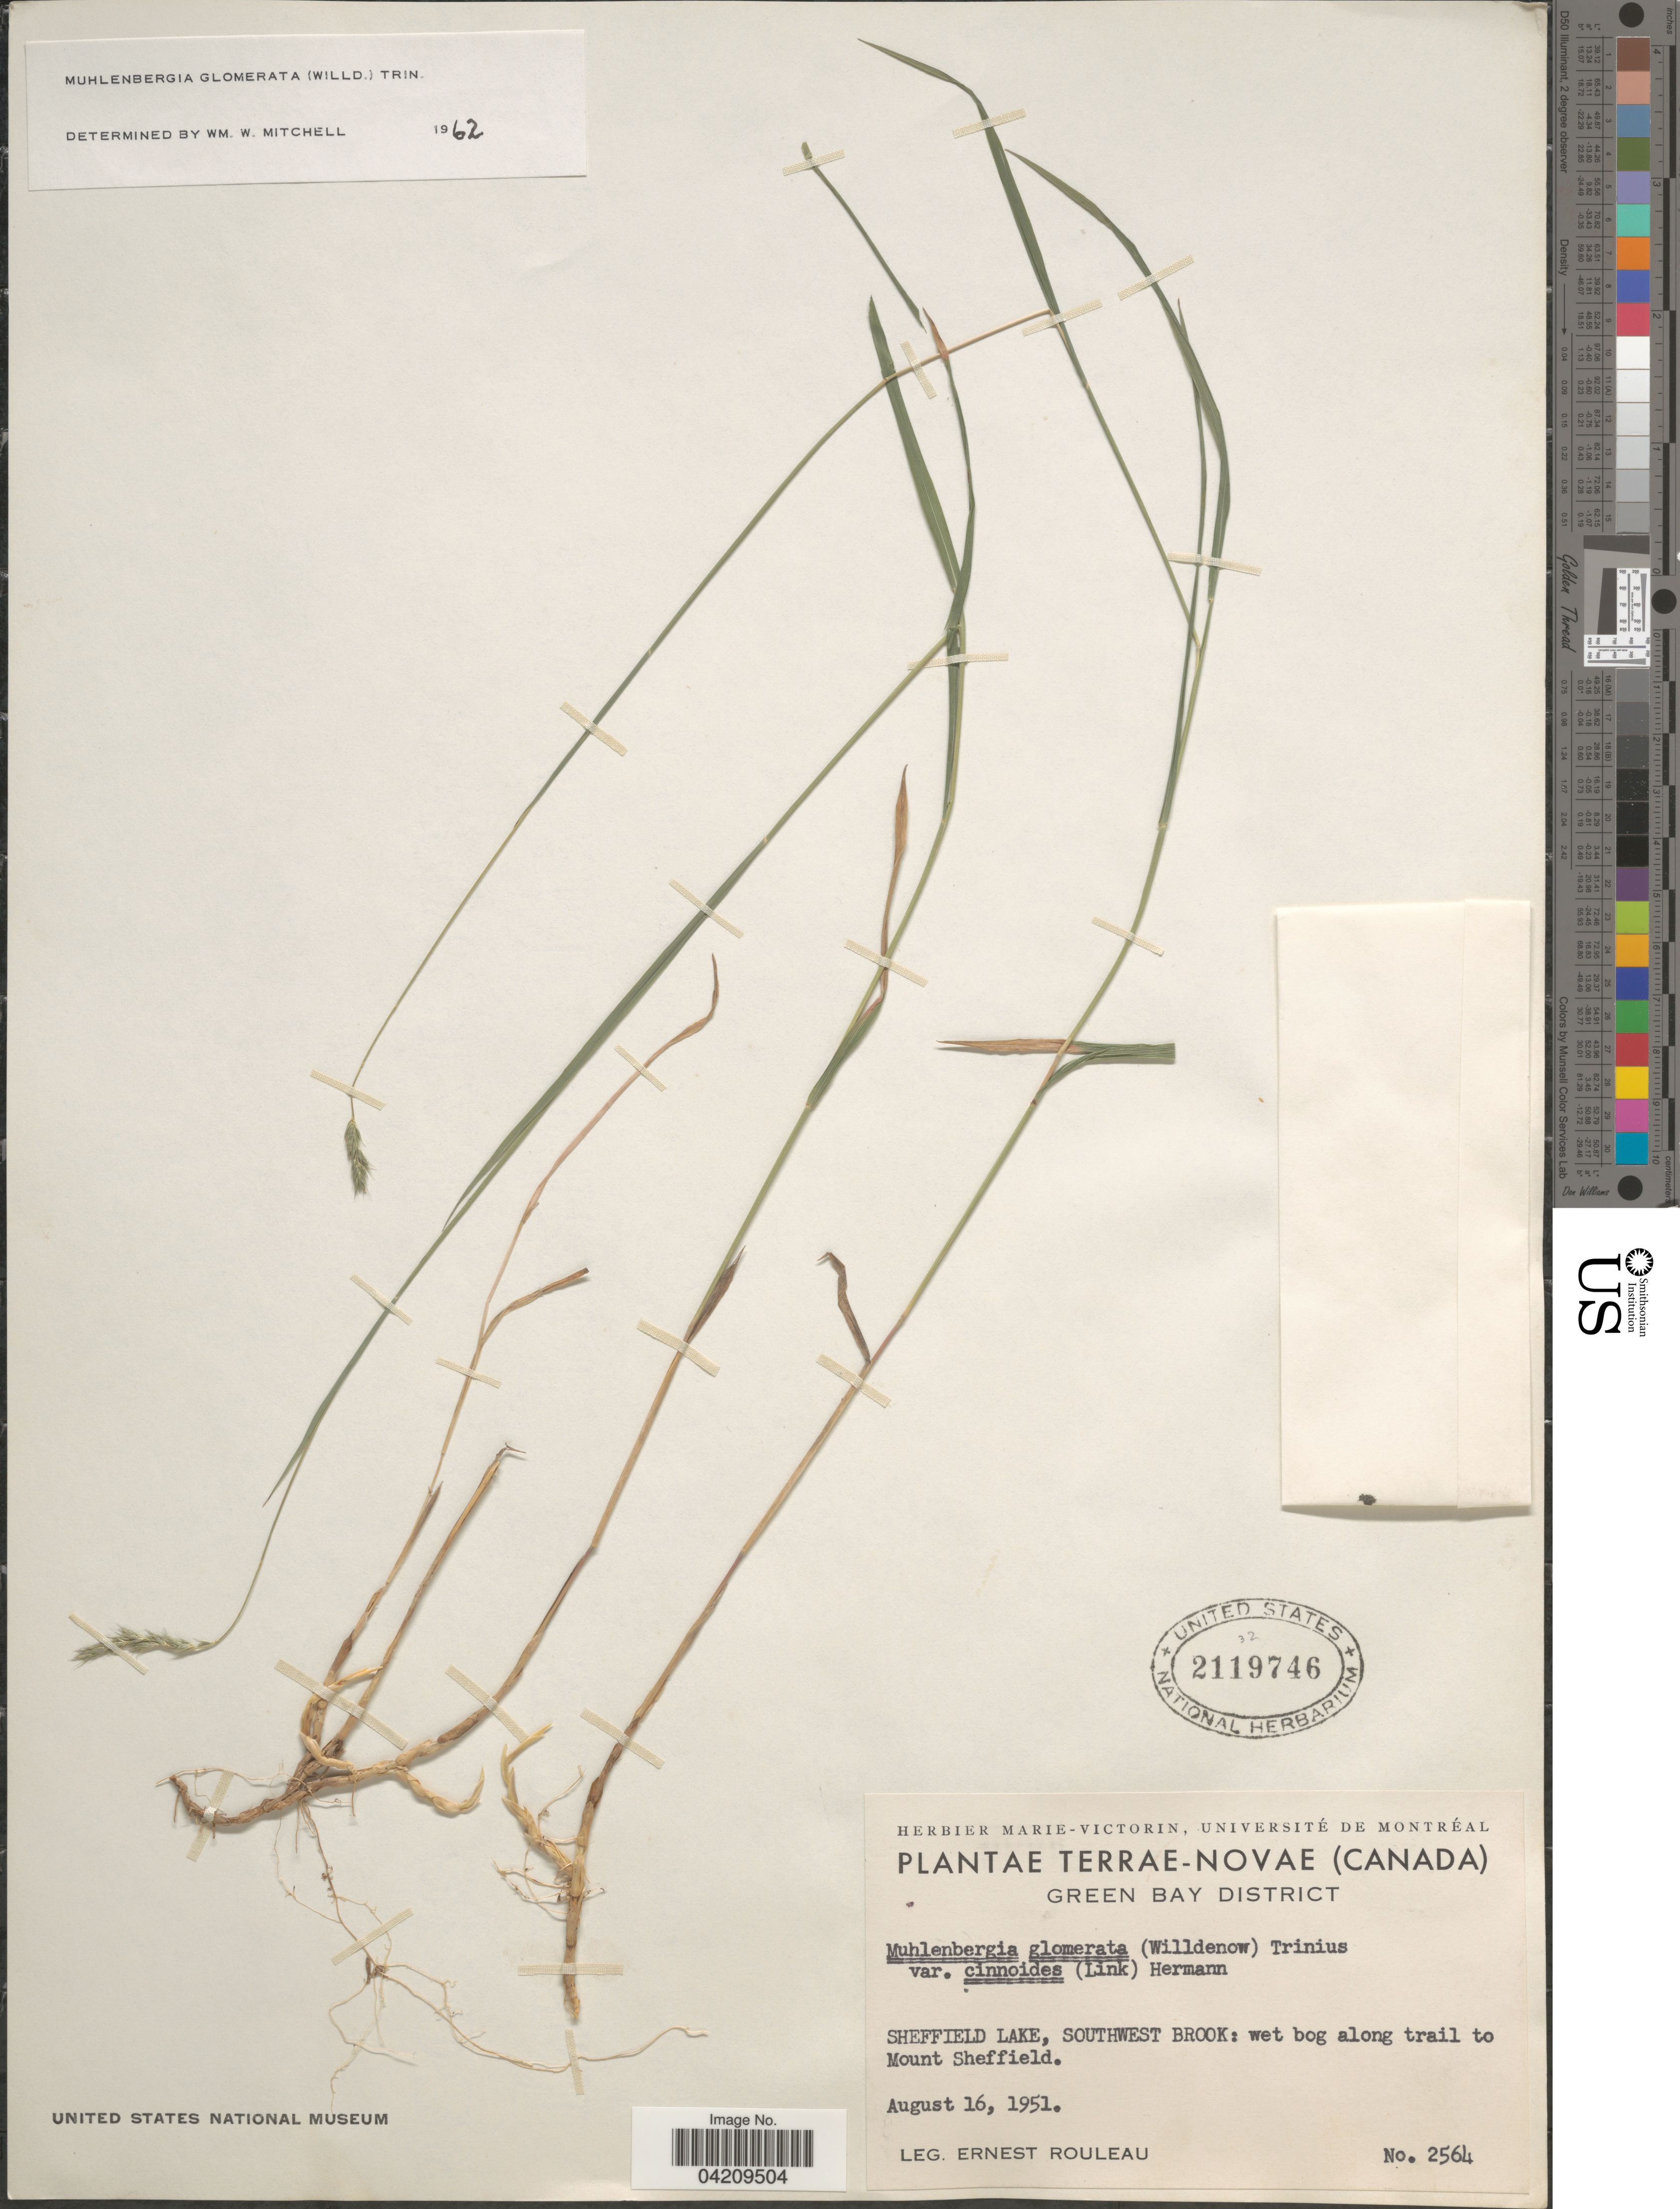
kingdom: Plantae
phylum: Tracheophyta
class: Liliopsida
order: Poales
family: Poaceae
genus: Muhlenbergia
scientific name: Muhlenbergia glomerata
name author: (Willd.) Trin.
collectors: J. Rouleau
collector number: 2564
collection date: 1951-08-16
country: Canada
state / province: Newfoundland and Labrador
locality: Terrae-Novae. Green Bay District. Sheffield Lake, Southwest Brook: wet bog along trail to Mount Sheffield.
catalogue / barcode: US 2119746